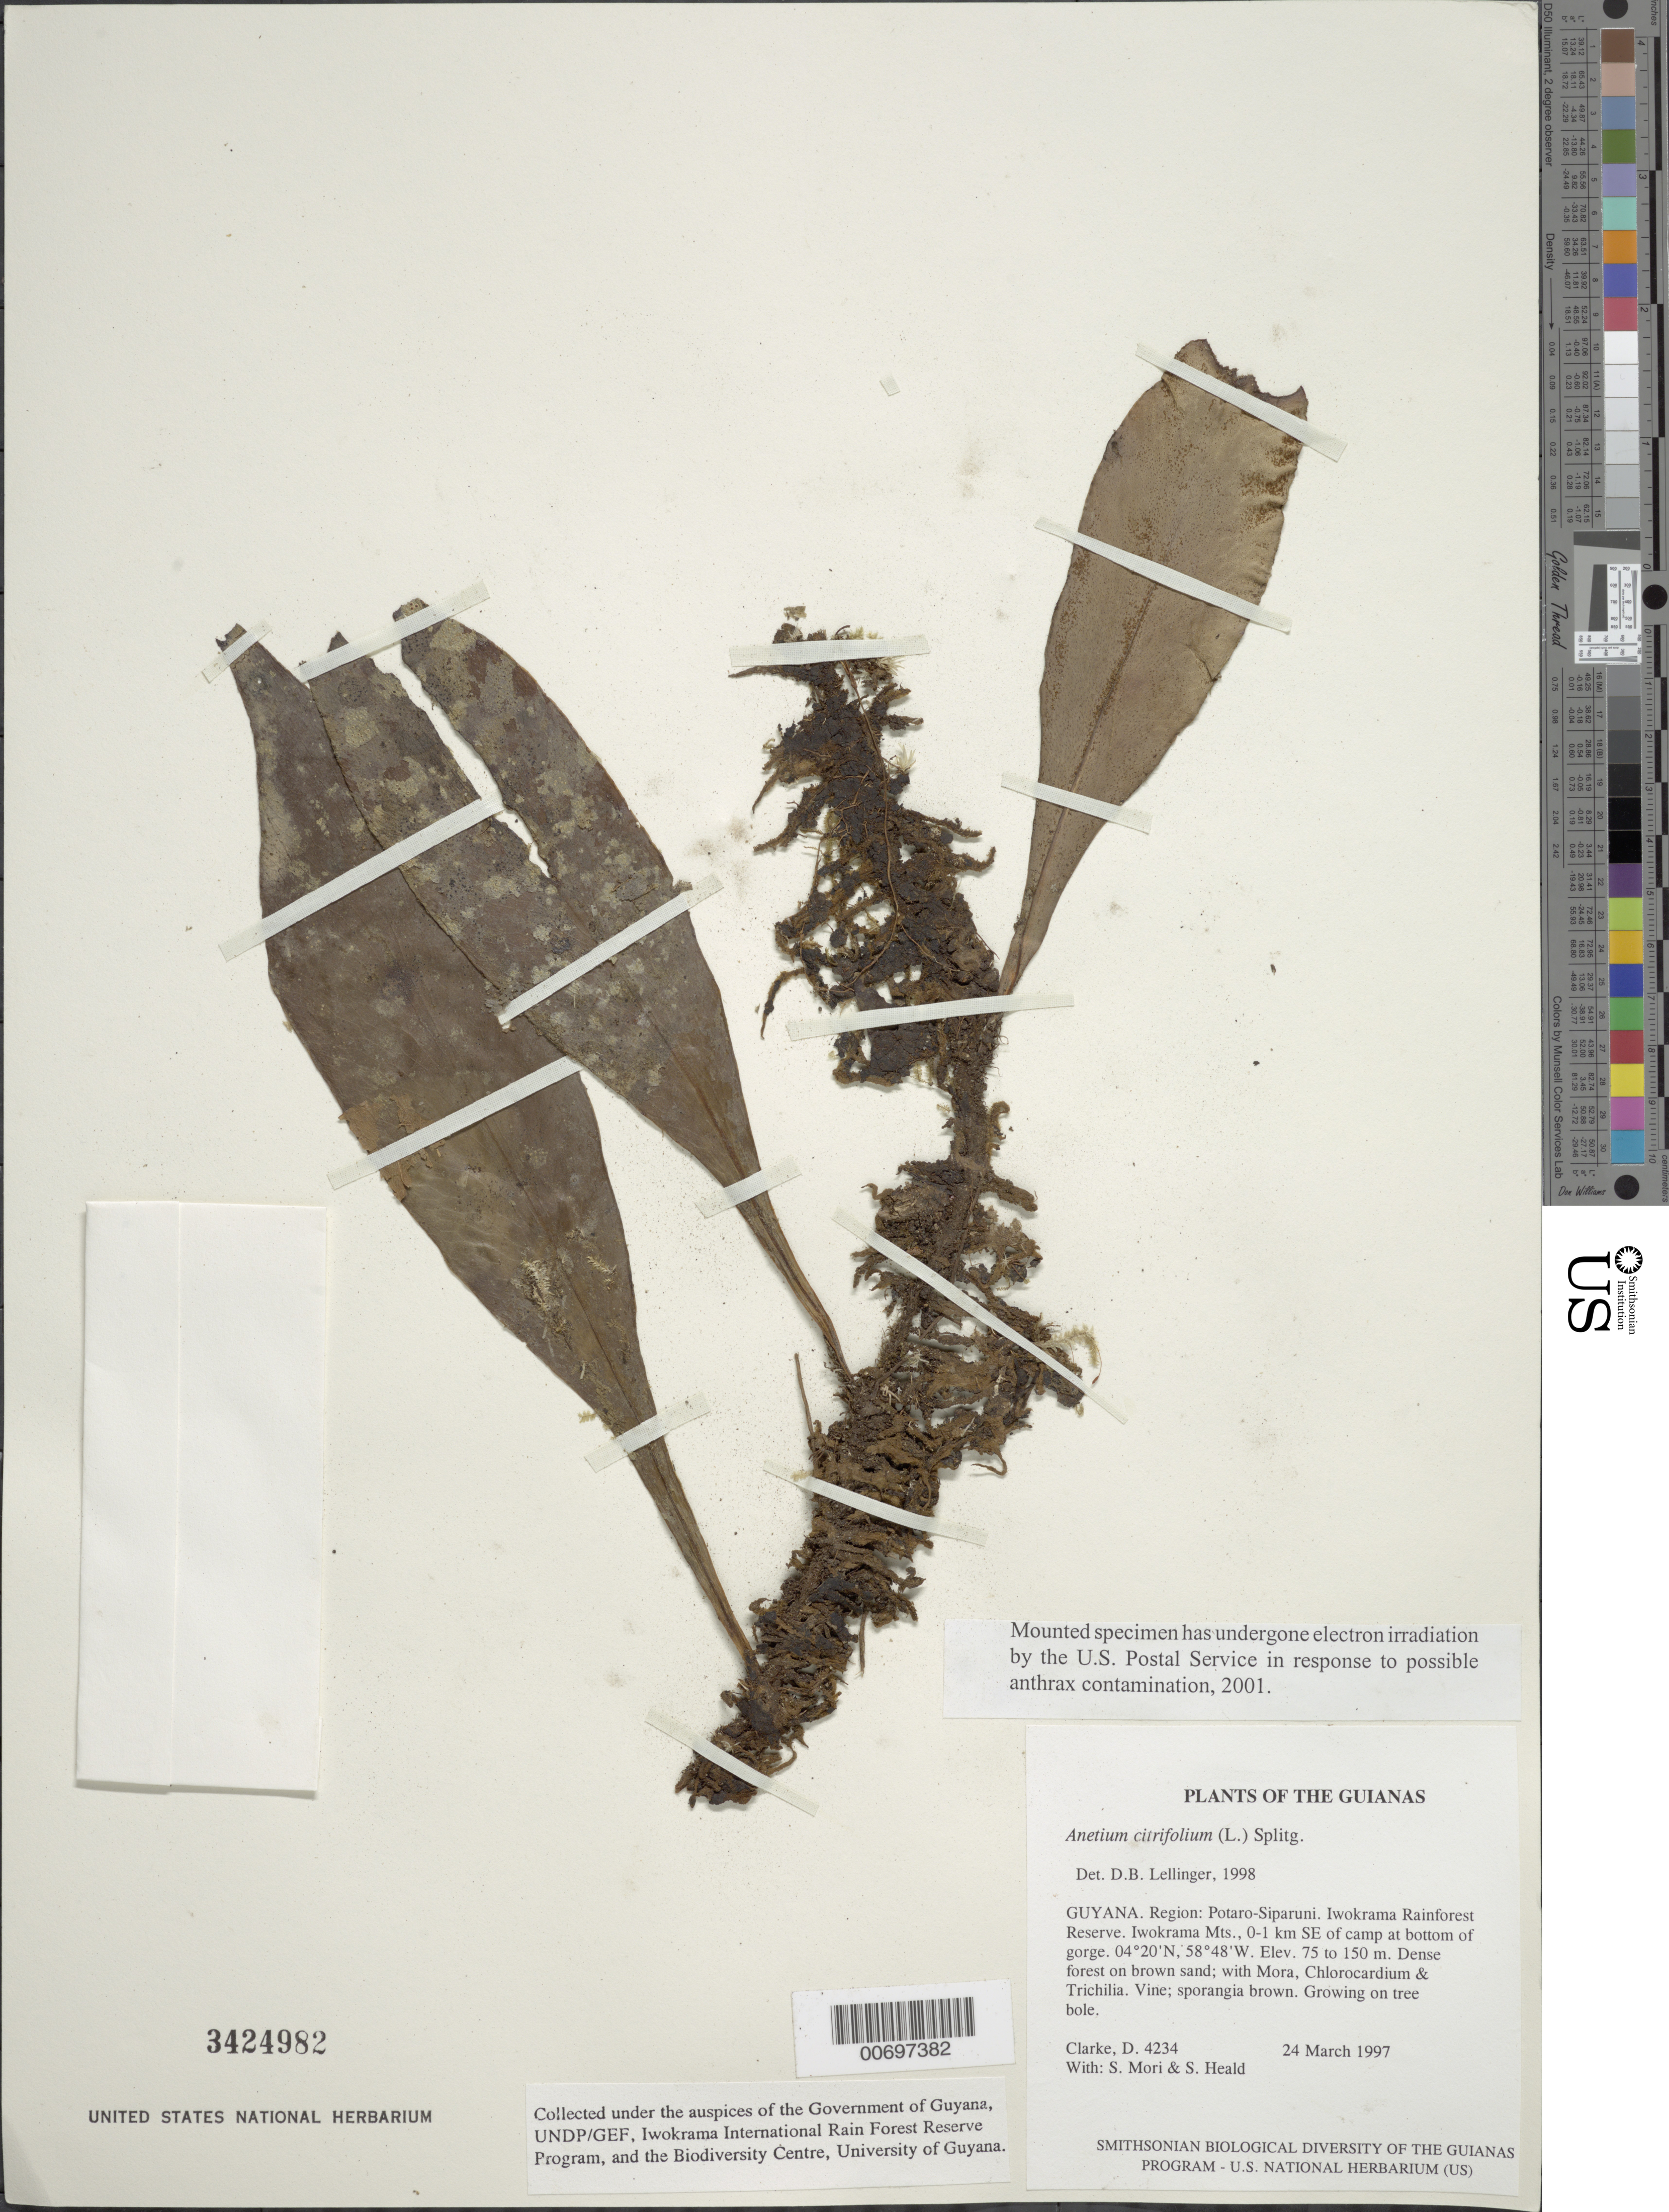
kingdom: Plantae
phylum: Tracheophyta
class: Polypodiopsida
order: Polypodiales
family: Pteridaceae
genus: Anetium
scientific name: Anetium citrifolium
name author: (L.) Splitg.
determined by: Lellinger, David B., (BOT), Smithsonian Institution - National Museum of Natural History (UNITED STATES)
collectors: H. D. Clarke, S. Mori & S. Heald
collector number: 4234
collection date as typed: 24 March 1997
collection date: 1997-03-24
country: Guyana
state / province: Potaro-Siparuni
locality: Iwokrama Rainforest Reserve. Iwokrama Mts., 0-1 km SE of camp at bottom of gorge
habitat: Dense forest on brown sand; with Mora, Chlorocardium & Trichilia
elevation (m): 75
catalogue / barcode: US 3424982